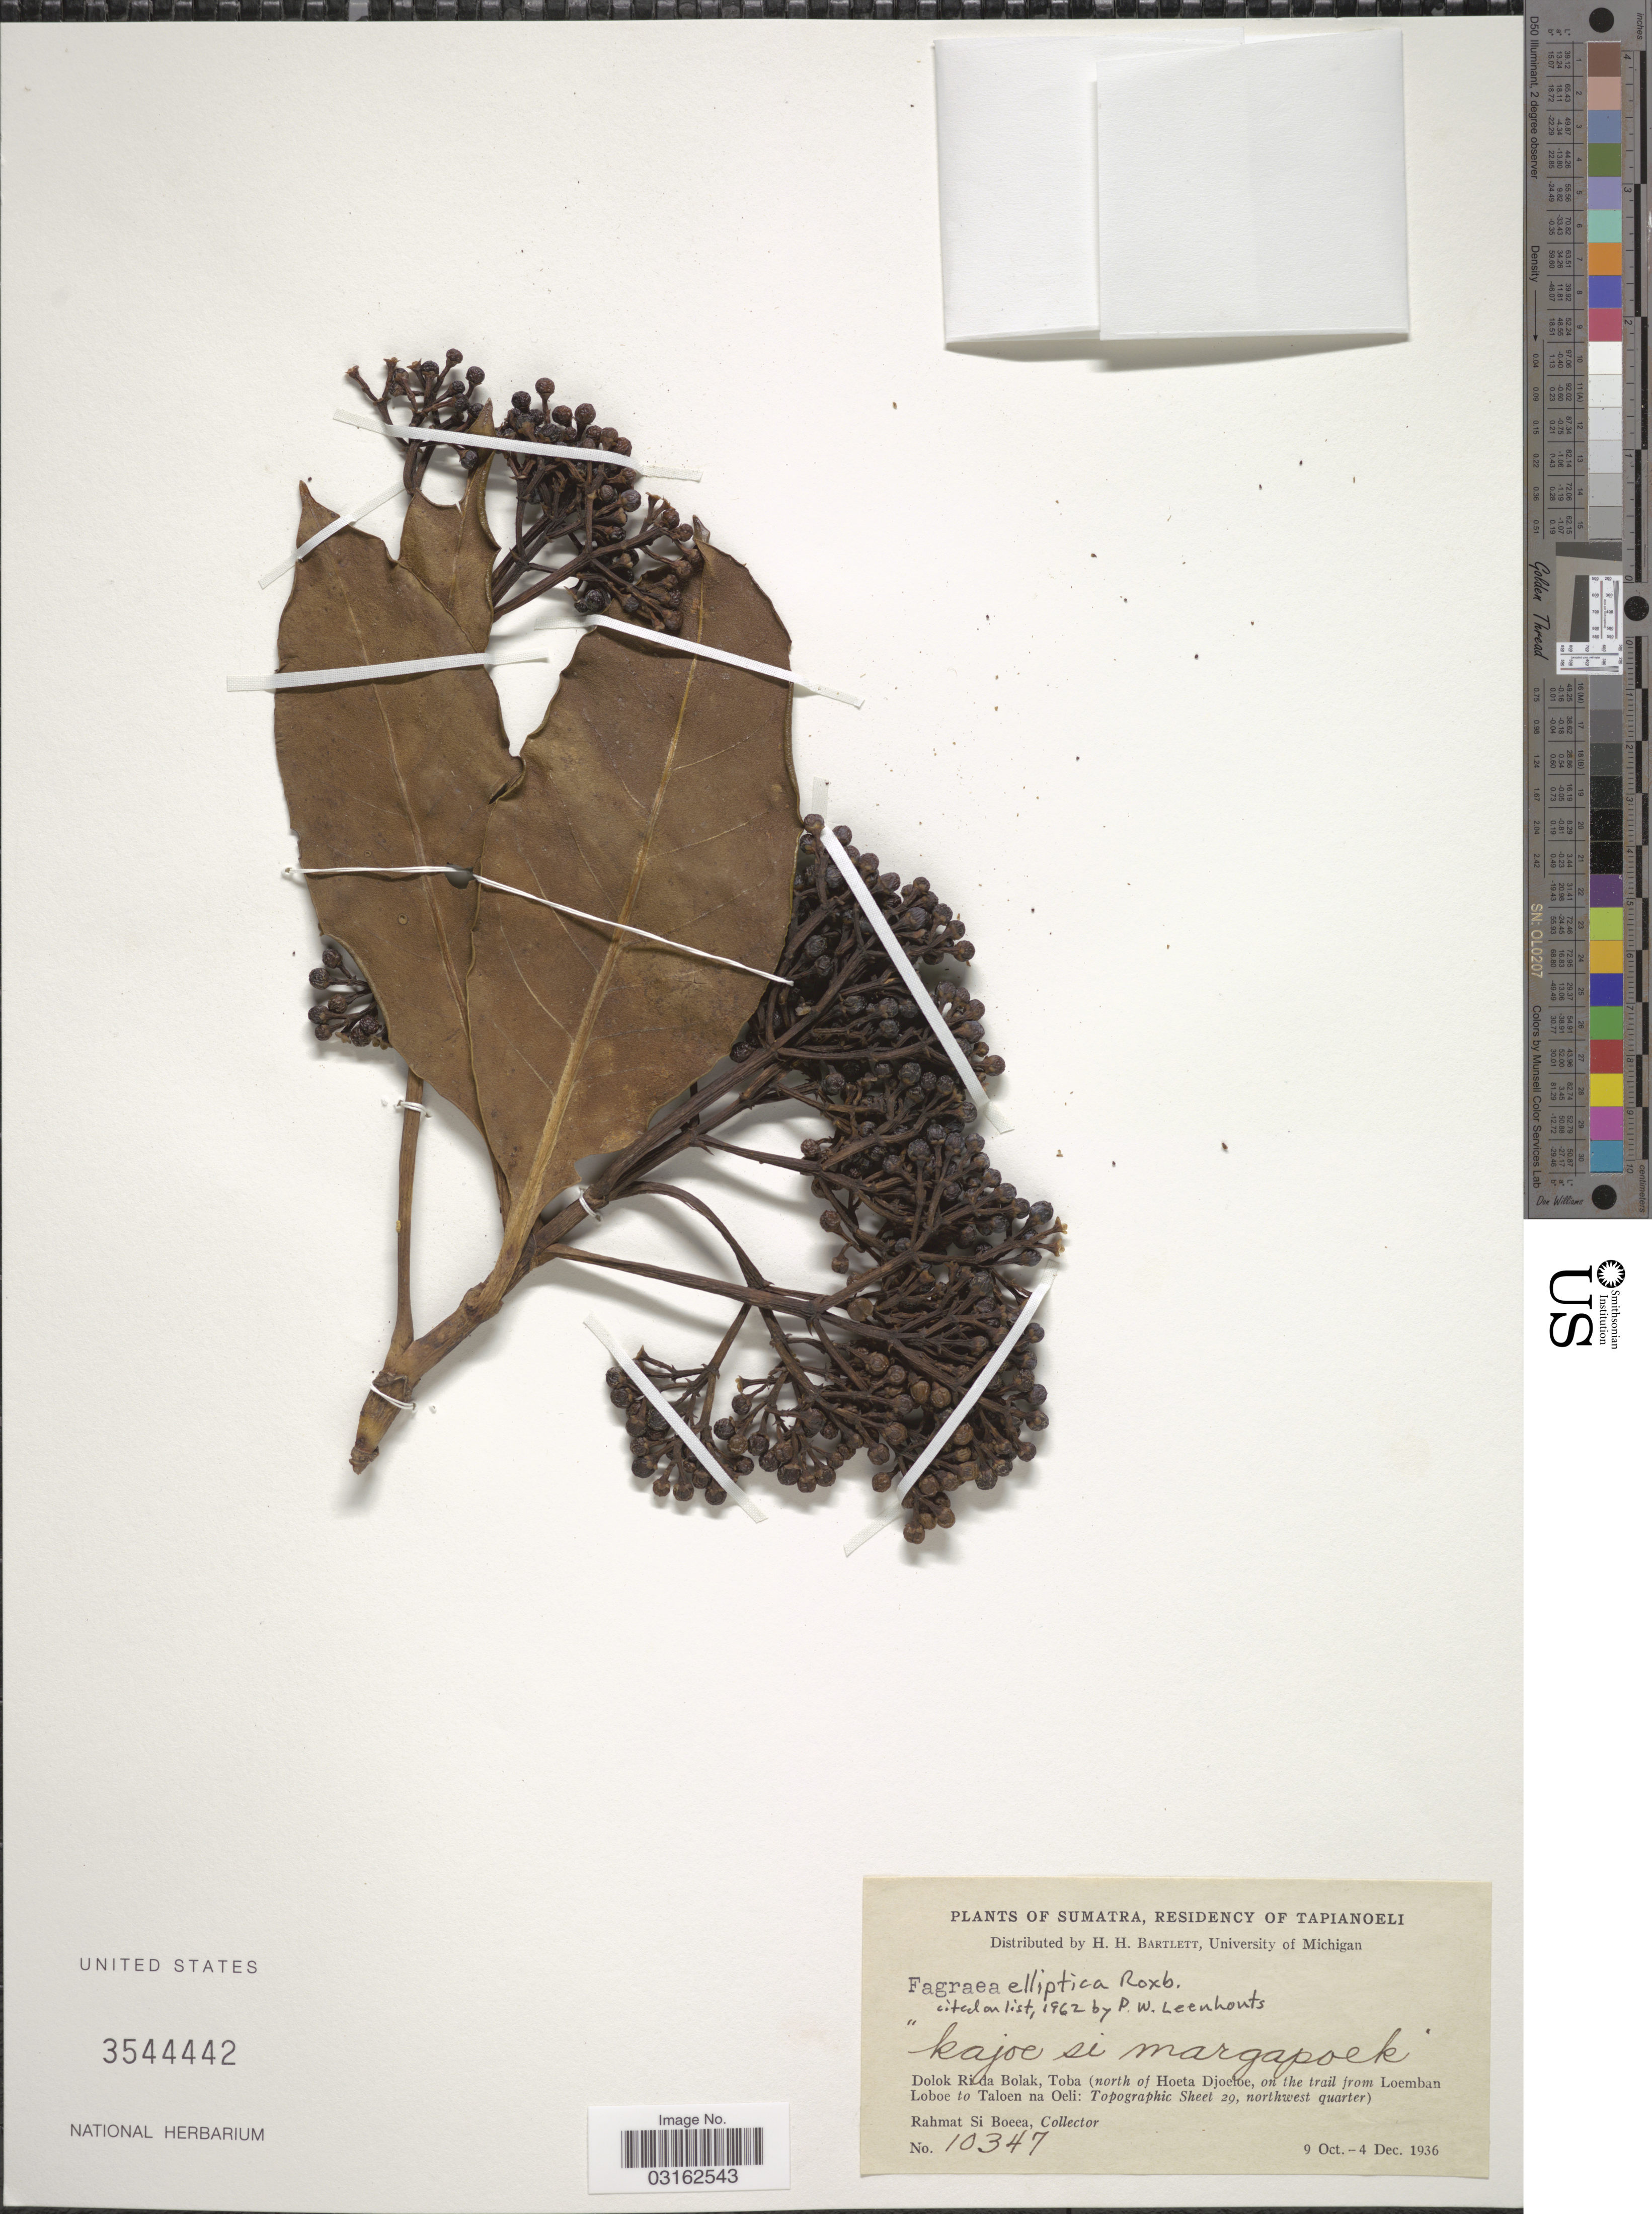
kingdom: Plantae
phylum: Tracheophyta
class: Magnoliopsida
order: Gentianales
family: Gentianaceae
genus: Fagraea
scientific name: Fagraea elliptica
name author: Roxb.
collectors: Rahmat Si Boeea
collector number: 10347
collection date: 1936-10-09/1936-12-04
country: Indonesia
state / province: Sumatra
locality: Residency of Tapianoeli. Dolok Ri da Bolak, Toba (north of Hoeta Djoeloe, on the trail from Loemban Loboe to Taloen na Oeli: Topographic Sheet 29, northwest quarter).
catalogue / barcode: US 3544442